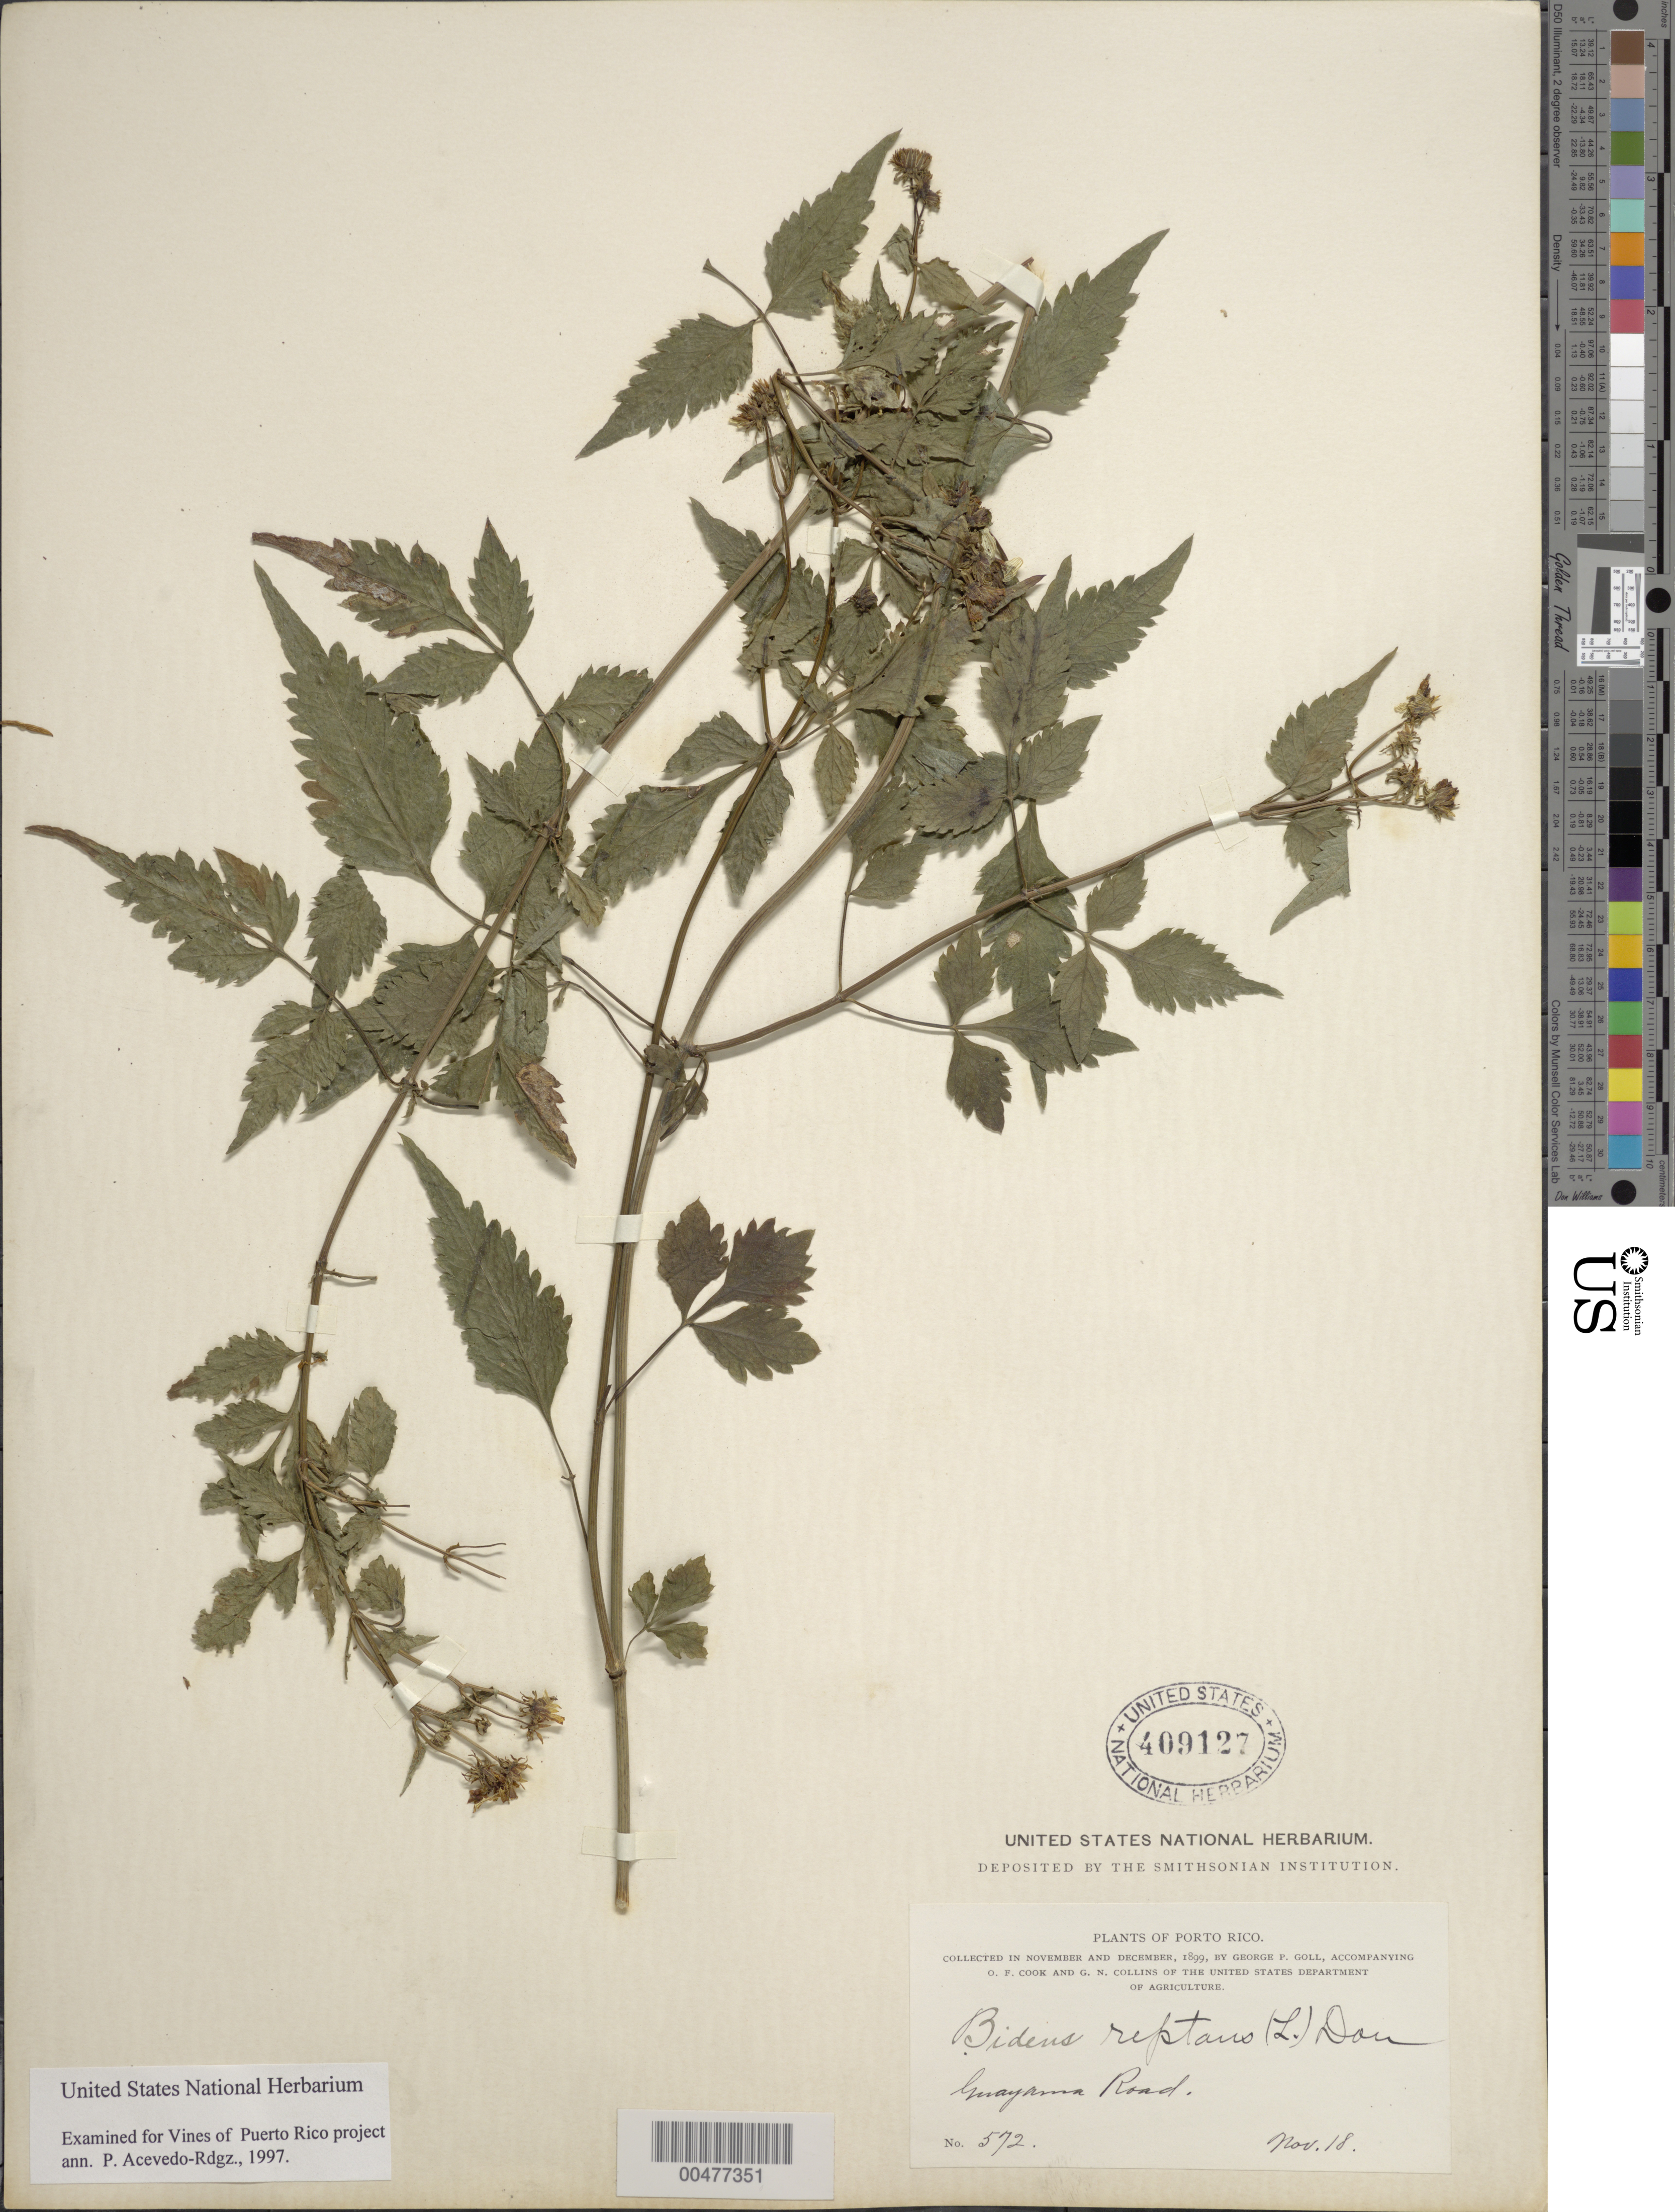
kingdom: Plantae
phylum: Tracheophyta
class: Magnoliopsida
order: Asterales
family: Asteraceae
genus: Bidens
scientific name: Bidens reptans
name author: (L.) G. Don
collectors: G. Goll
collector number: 572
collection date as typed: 18 Nov 1899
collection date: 1899-11-18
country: Puerto Rico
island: Greater Antilles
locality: Guayama Road.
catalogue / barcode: US 409127